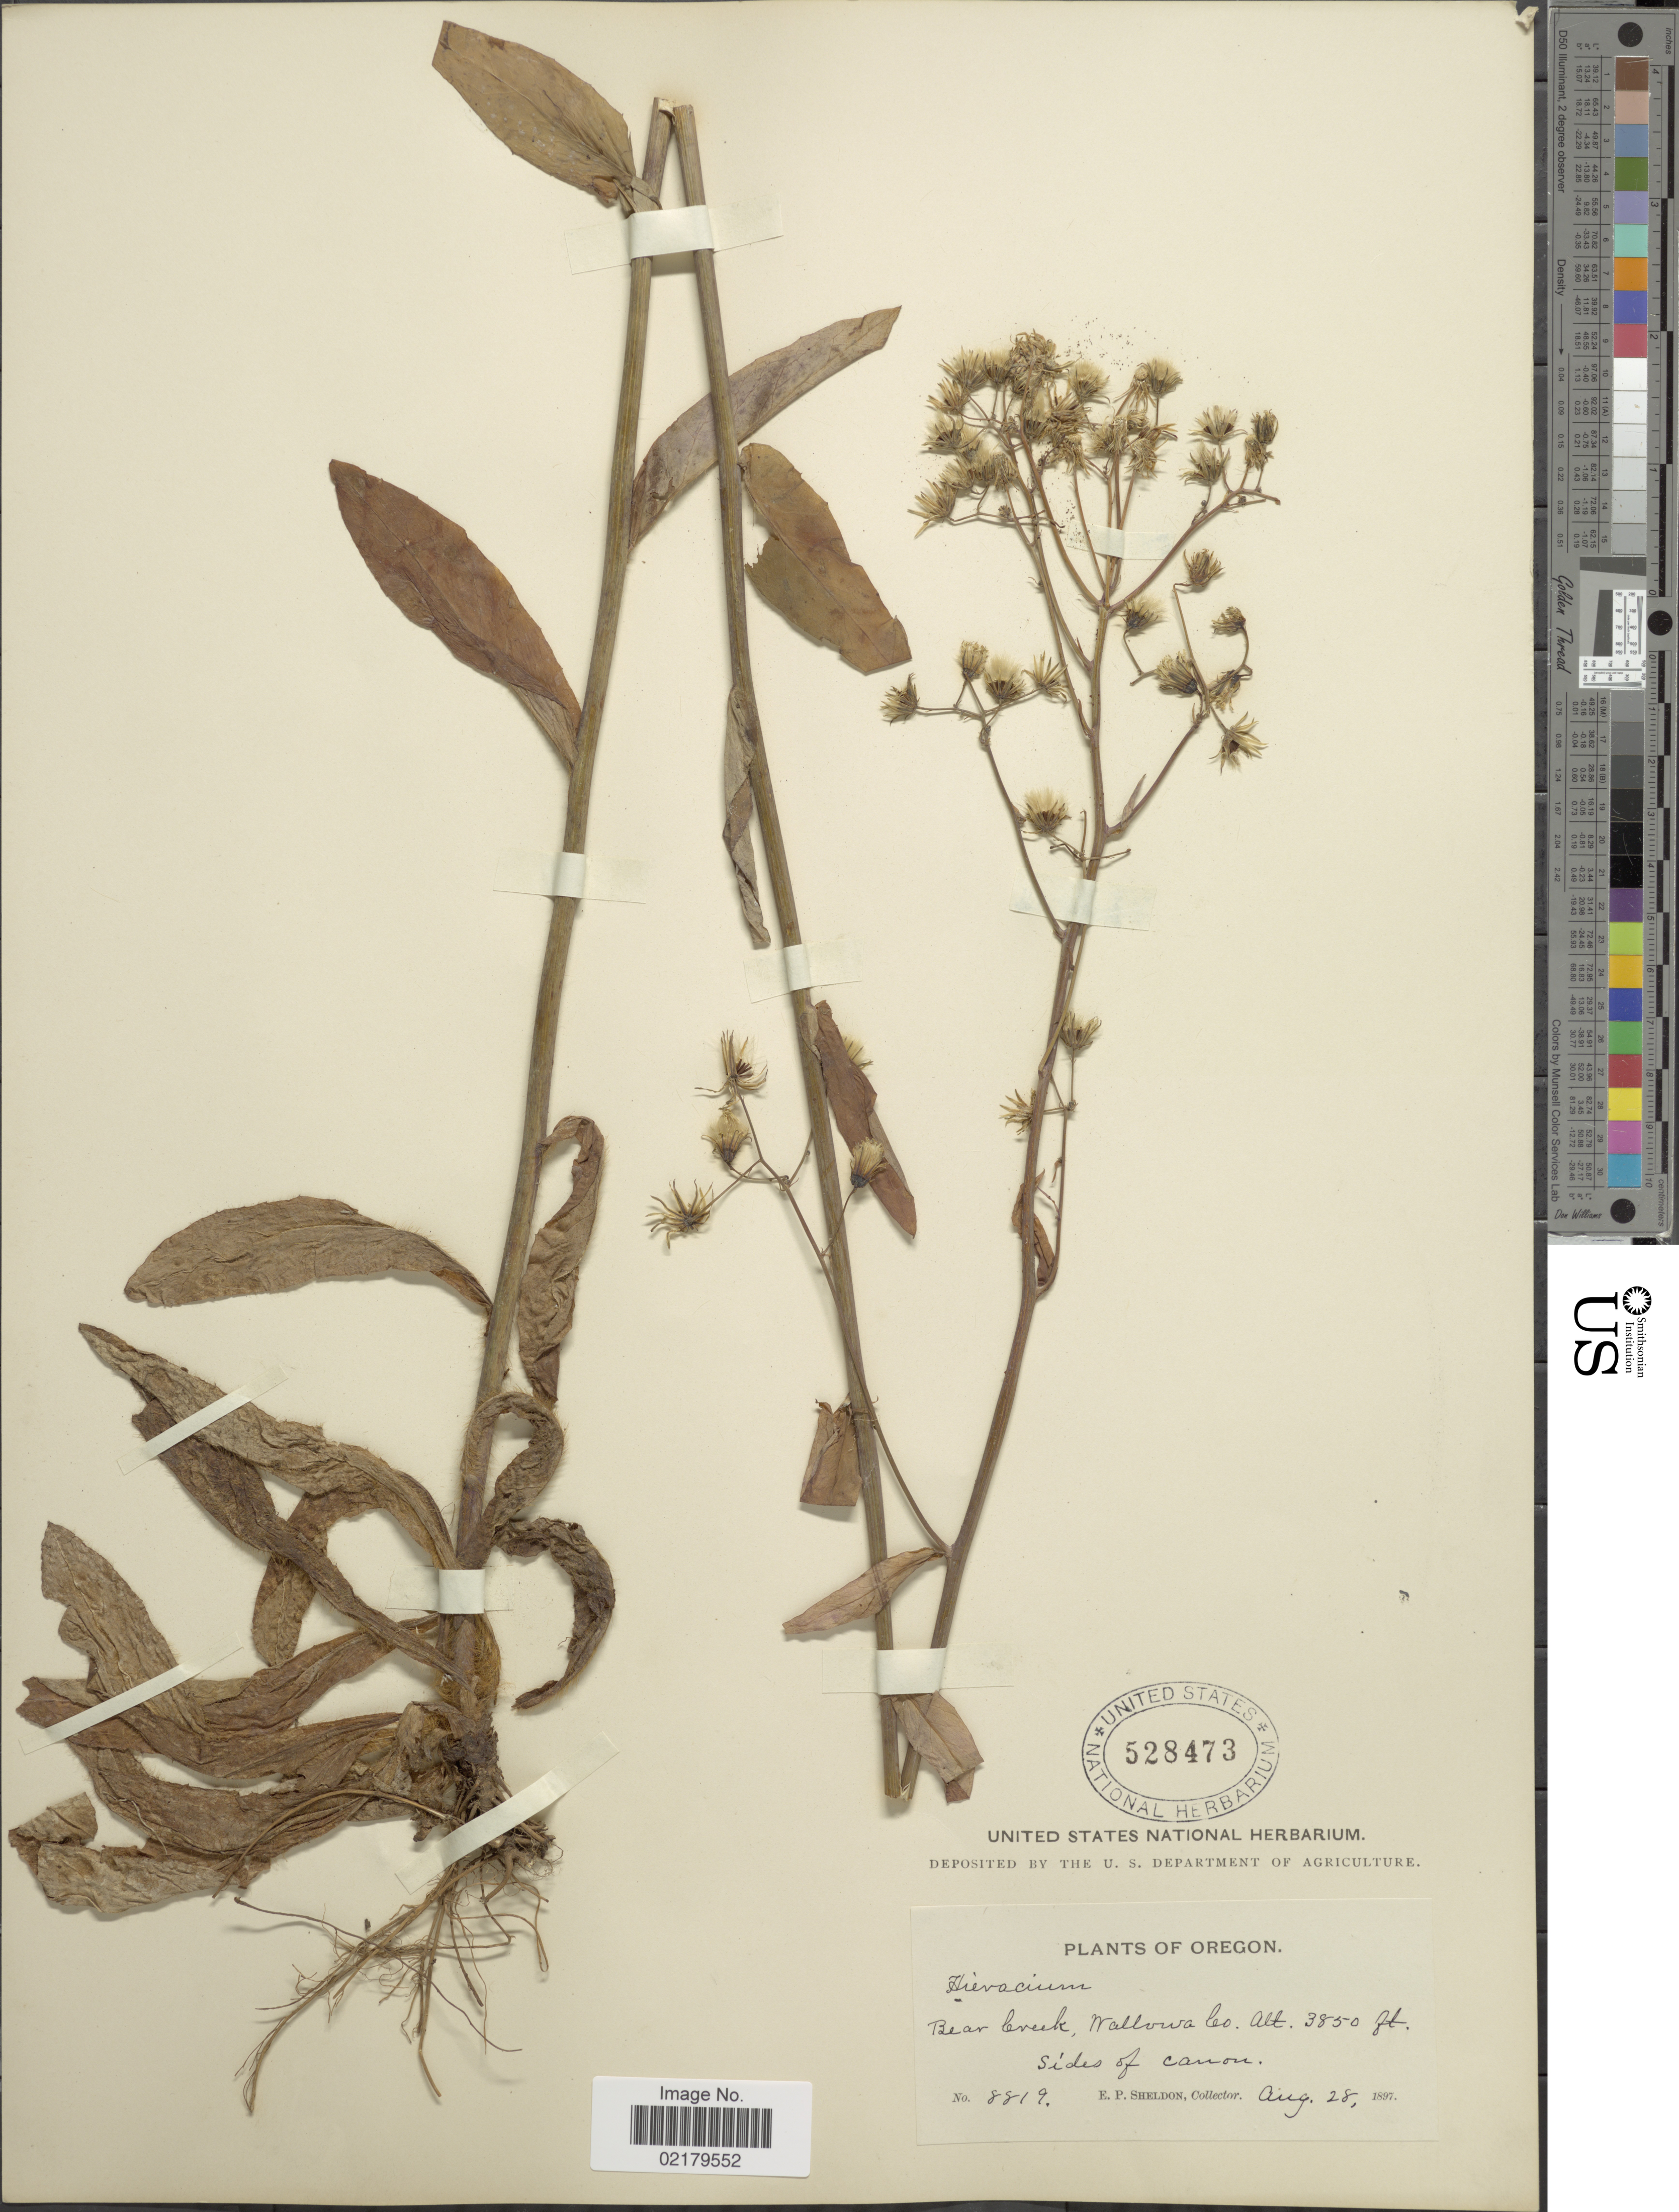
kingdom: Plantae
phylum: Tracheophyta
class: Magnoliopsida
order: Asterales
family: Asteraceae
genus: Hieracium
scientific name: Hieracium albiflorum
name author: Hook.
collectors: E. P. Sheldon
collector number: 8819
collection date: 1897-08-28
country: United States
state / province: Oregon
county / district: Wallowa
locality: Bear Creek, Wallowa Co, Sides of canon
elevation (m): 1173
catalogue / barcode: US 528473